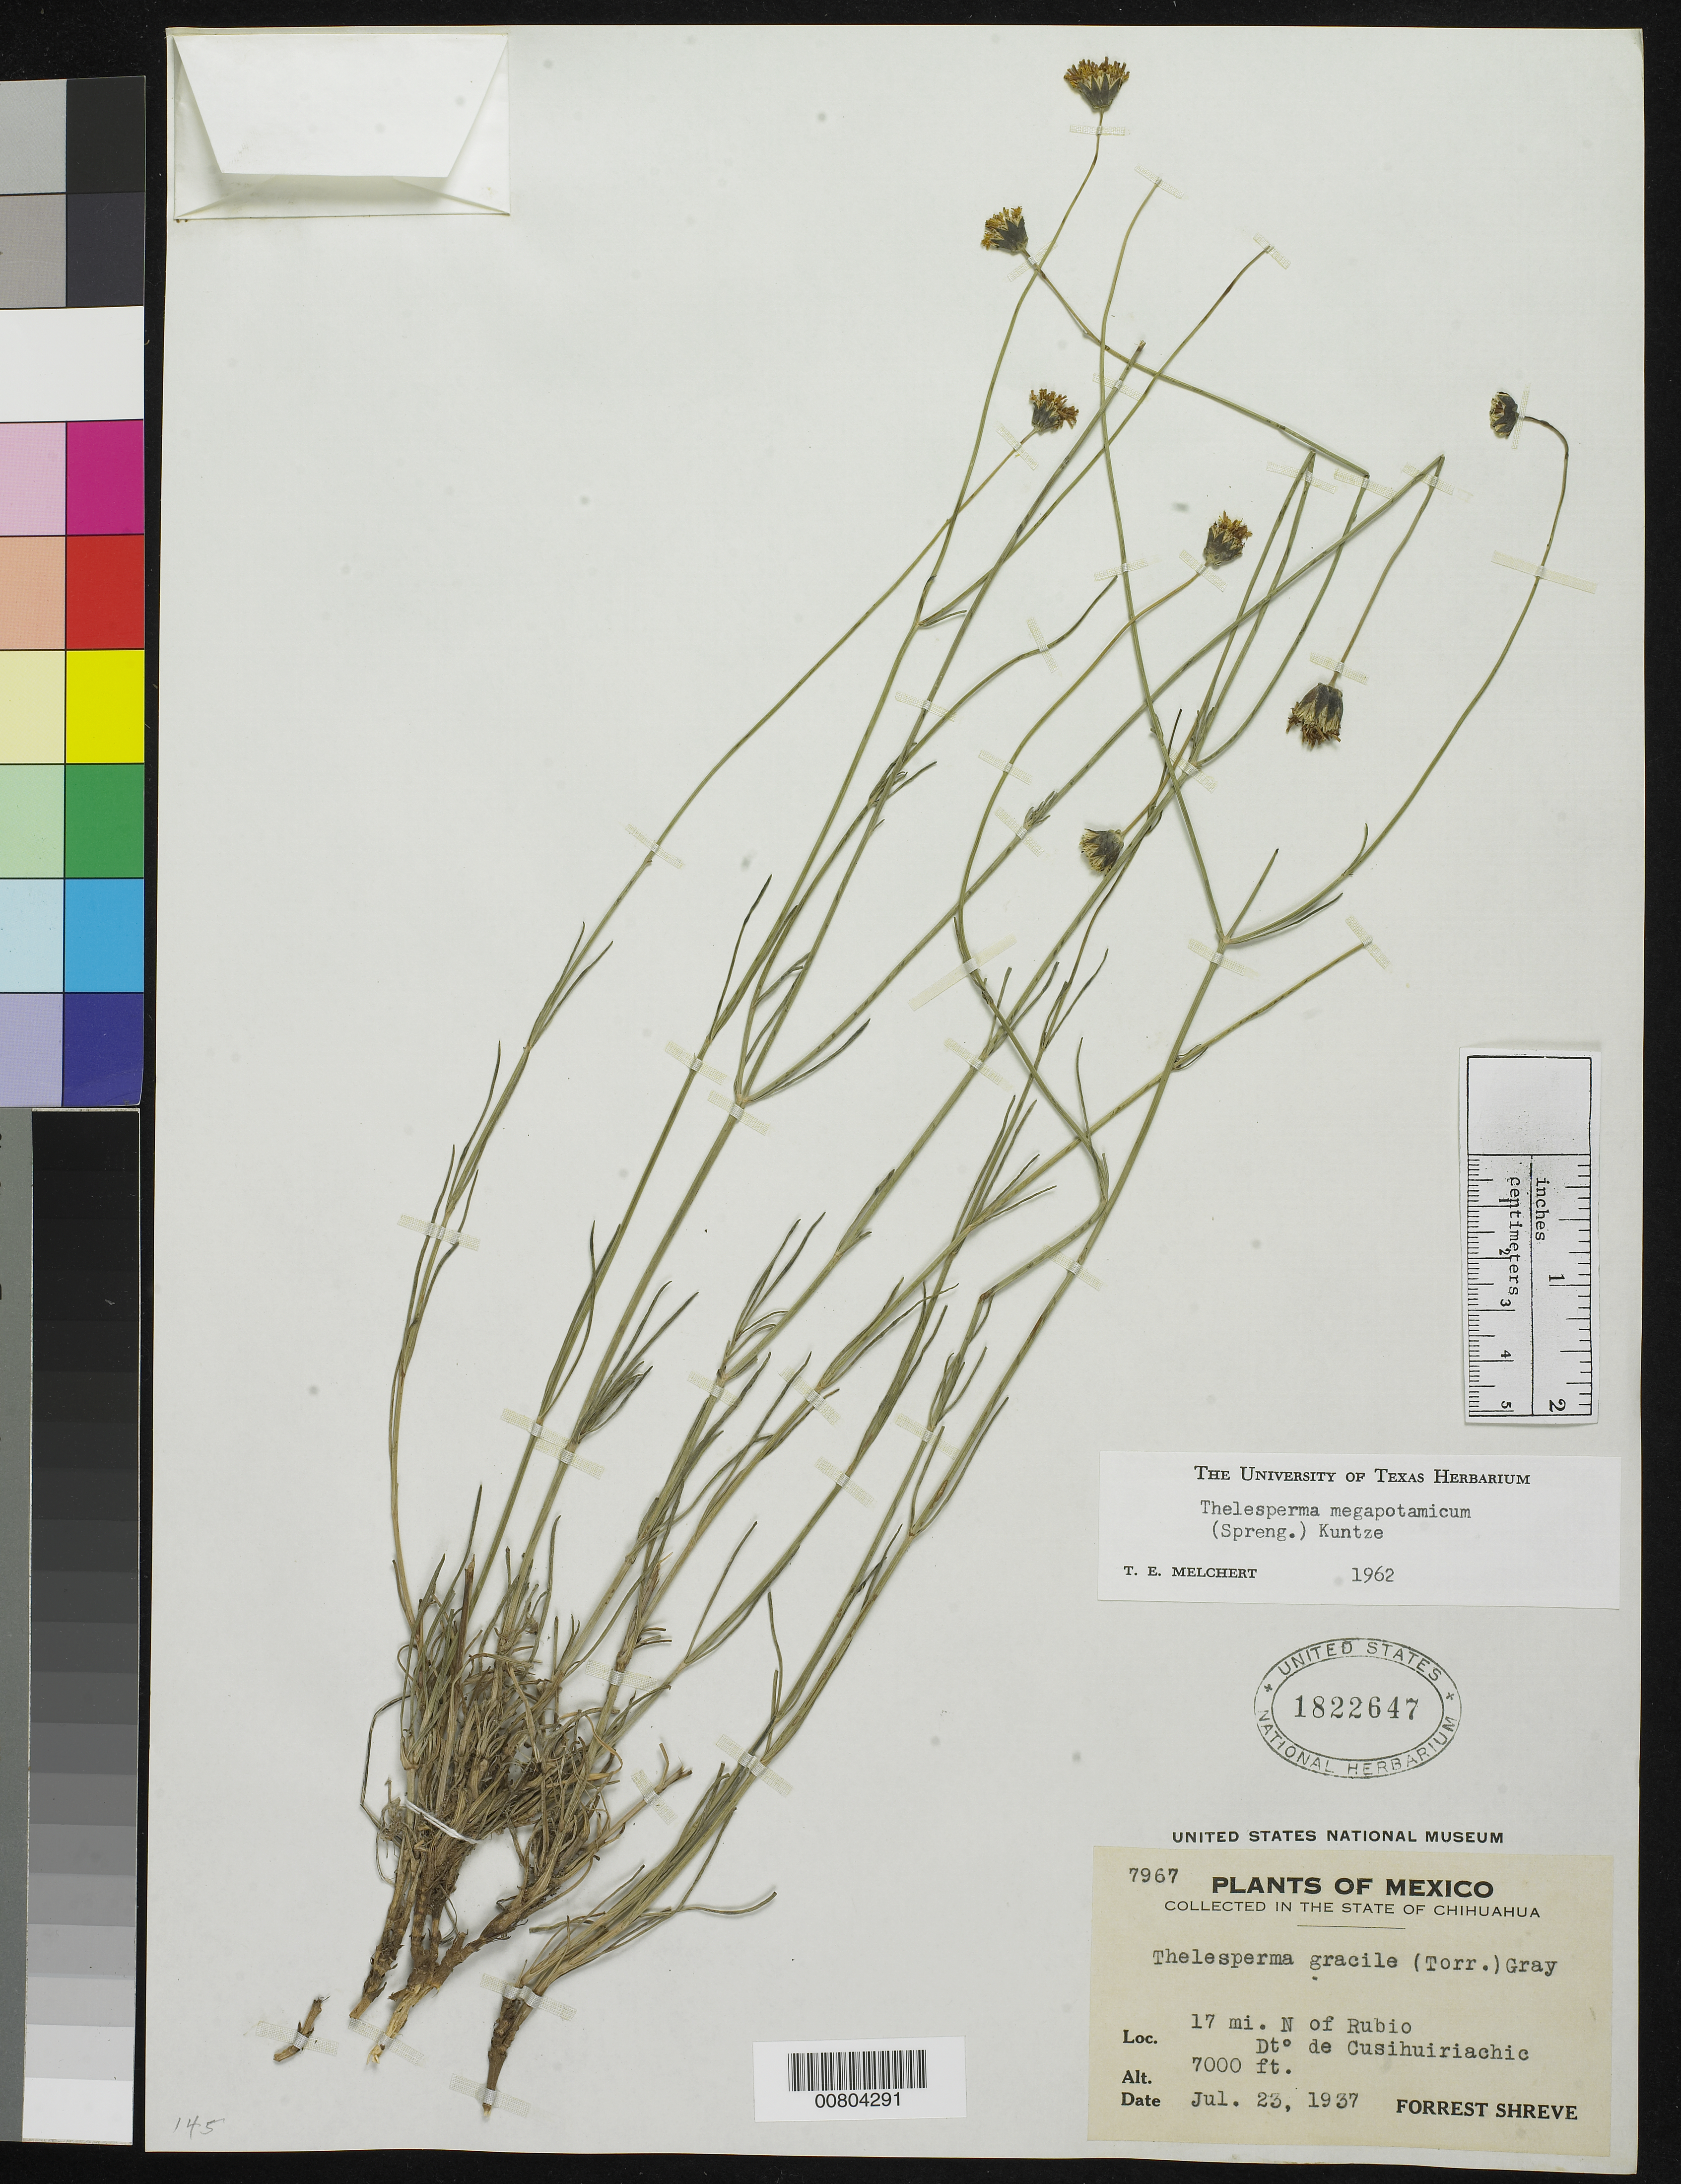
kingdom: Plantae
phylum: Tracheophyta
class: Magnoliopsida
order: Asterales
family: Asteraceae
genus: Thelesperma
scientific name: Thelesperma megapotamicum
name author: (Spreng.) Herter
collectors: F. Shreve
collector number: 7967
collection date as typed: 23 Jul 1937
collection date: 1937-07-23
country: Mexico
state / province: Chihuahua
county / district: Cusihuiriáchic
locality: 17 mi. N of Rubio, Mpio. de Cusihuiriáchic, Chihuahua.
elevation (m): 2134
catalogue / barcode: US 1822647